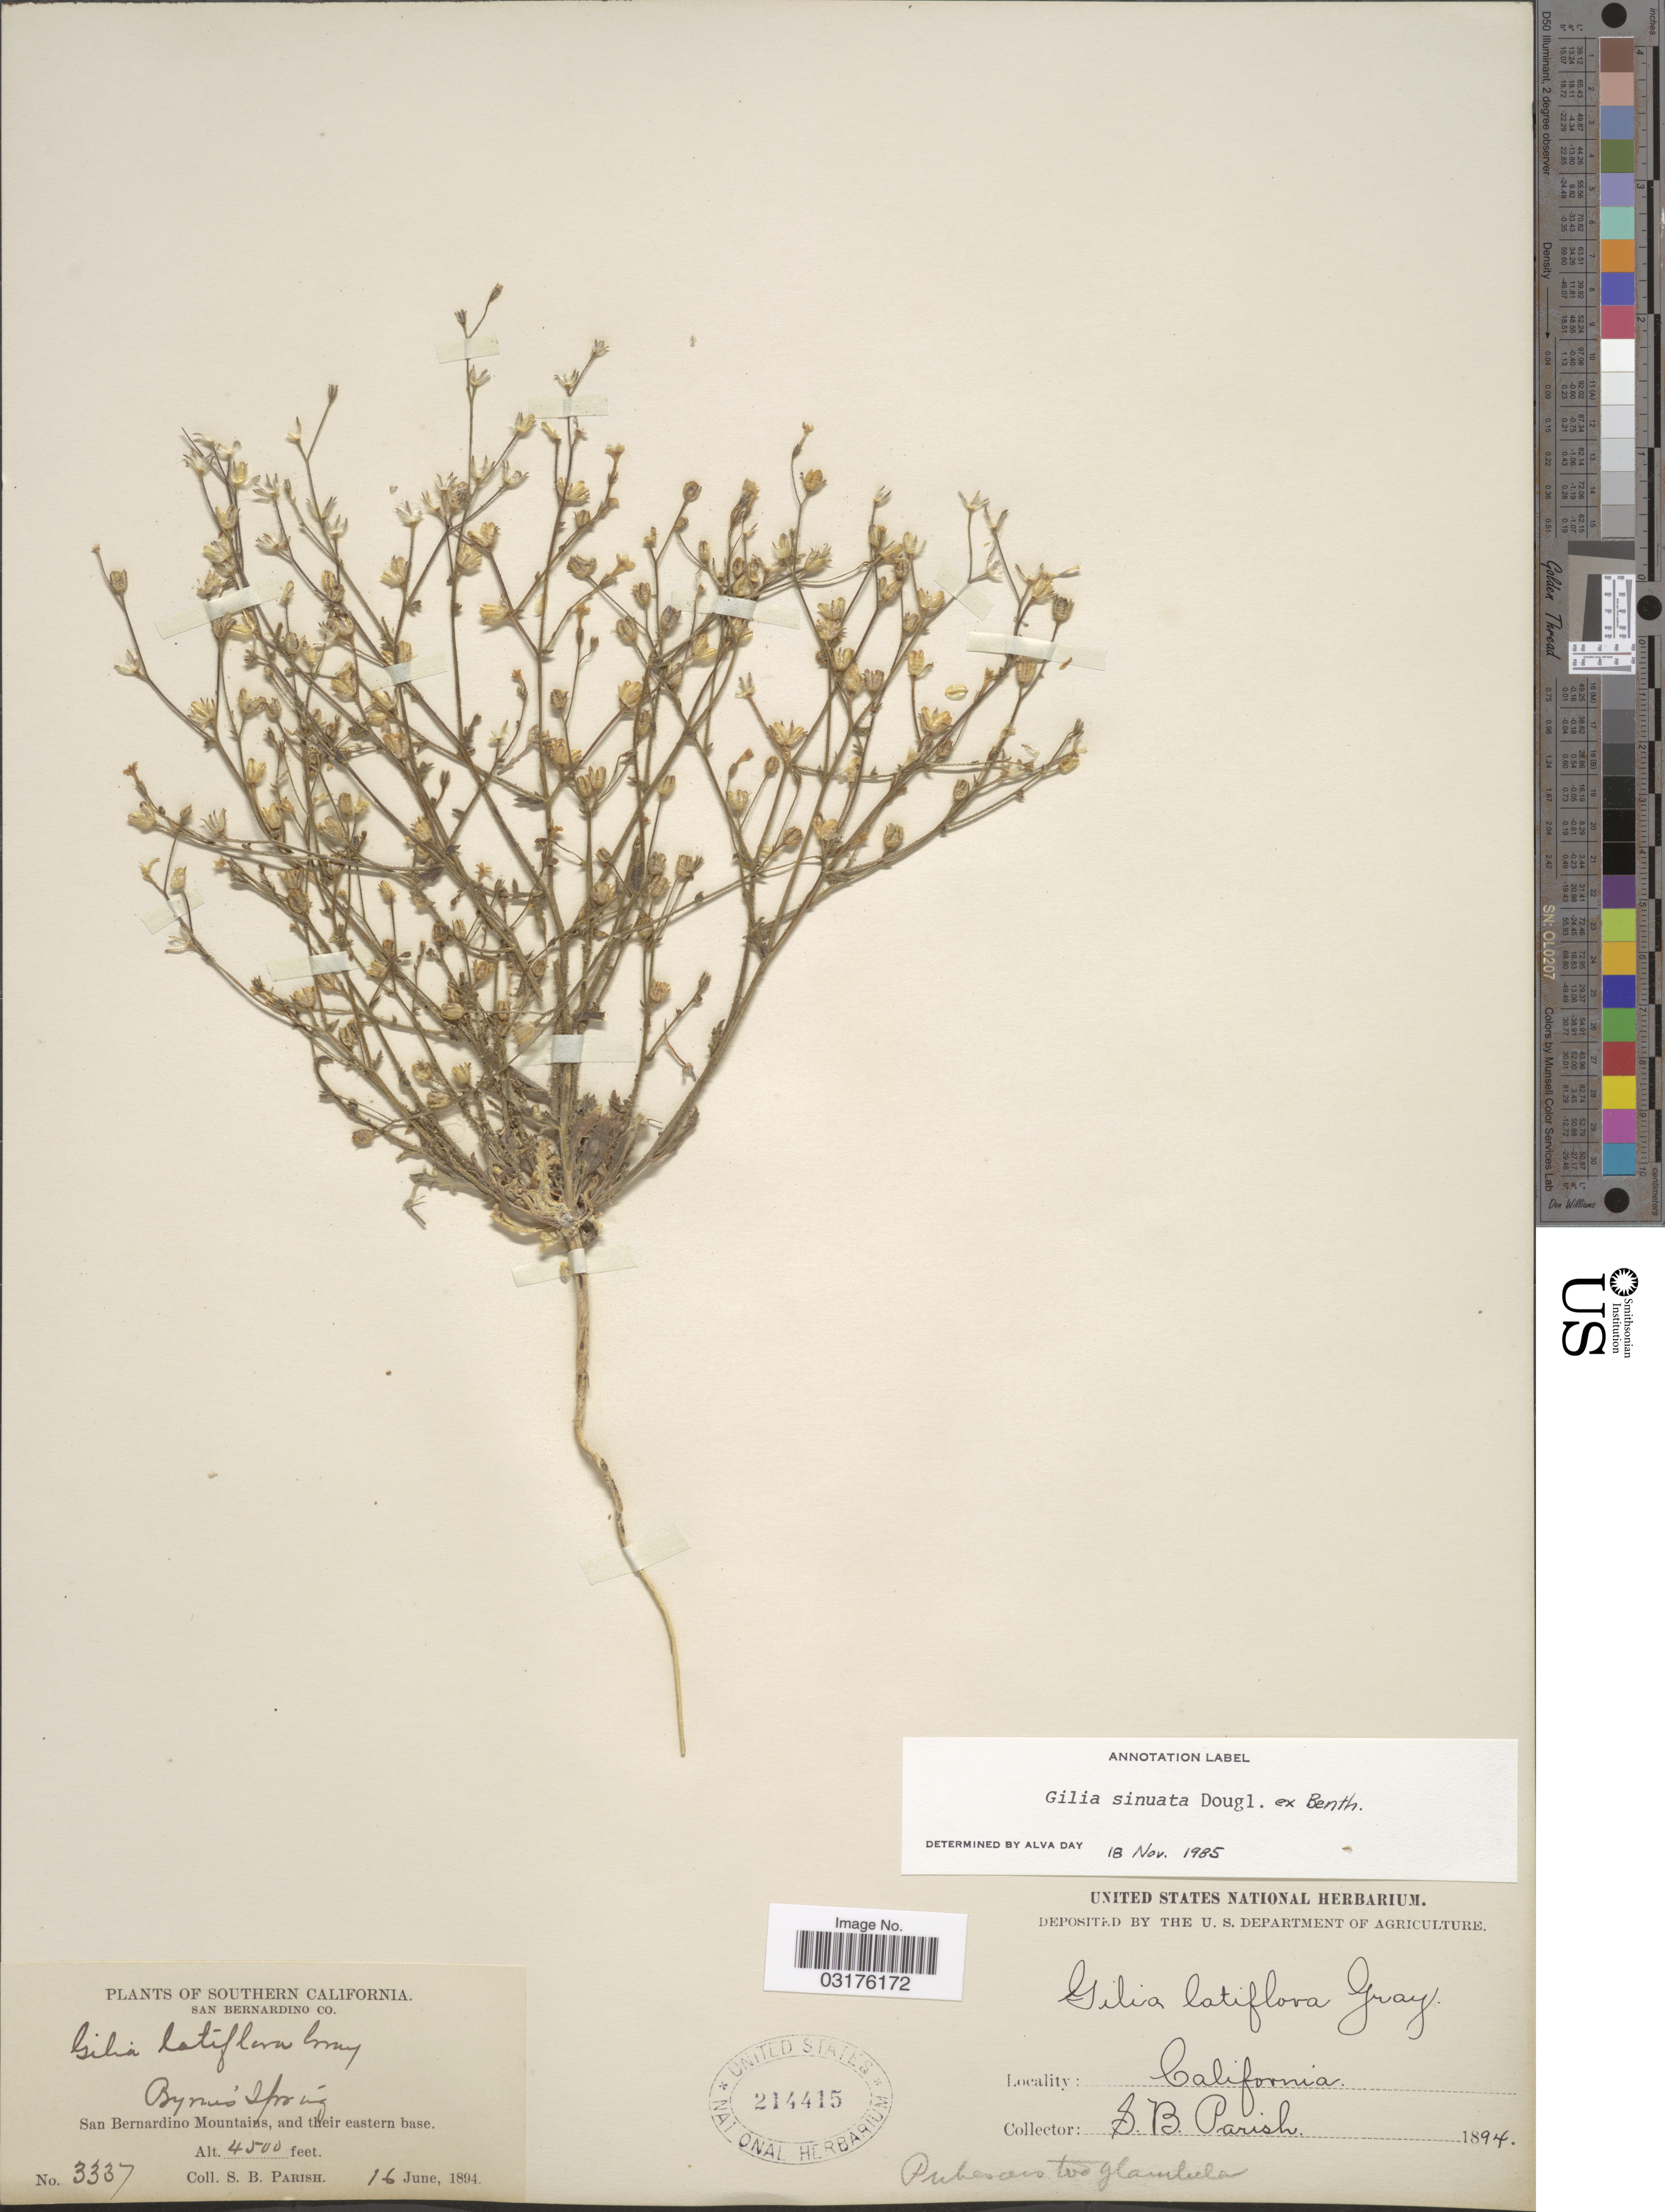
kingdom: Plantae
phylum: Tracheophyta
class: Magnoliopsida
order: Ericales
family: Polemoniaceae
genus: Gilia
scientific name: Gilia sinuata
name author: Douglas ex Benth.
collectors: S. B. Parish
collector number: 3337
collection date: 1894-06-16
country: United States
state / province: California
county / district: San Bernardino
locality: Southern California, San Bernardino Co., Byrnes Spring, San Bernardino Mountains, and their eastern base.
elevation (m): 1372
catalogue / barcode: US 214415